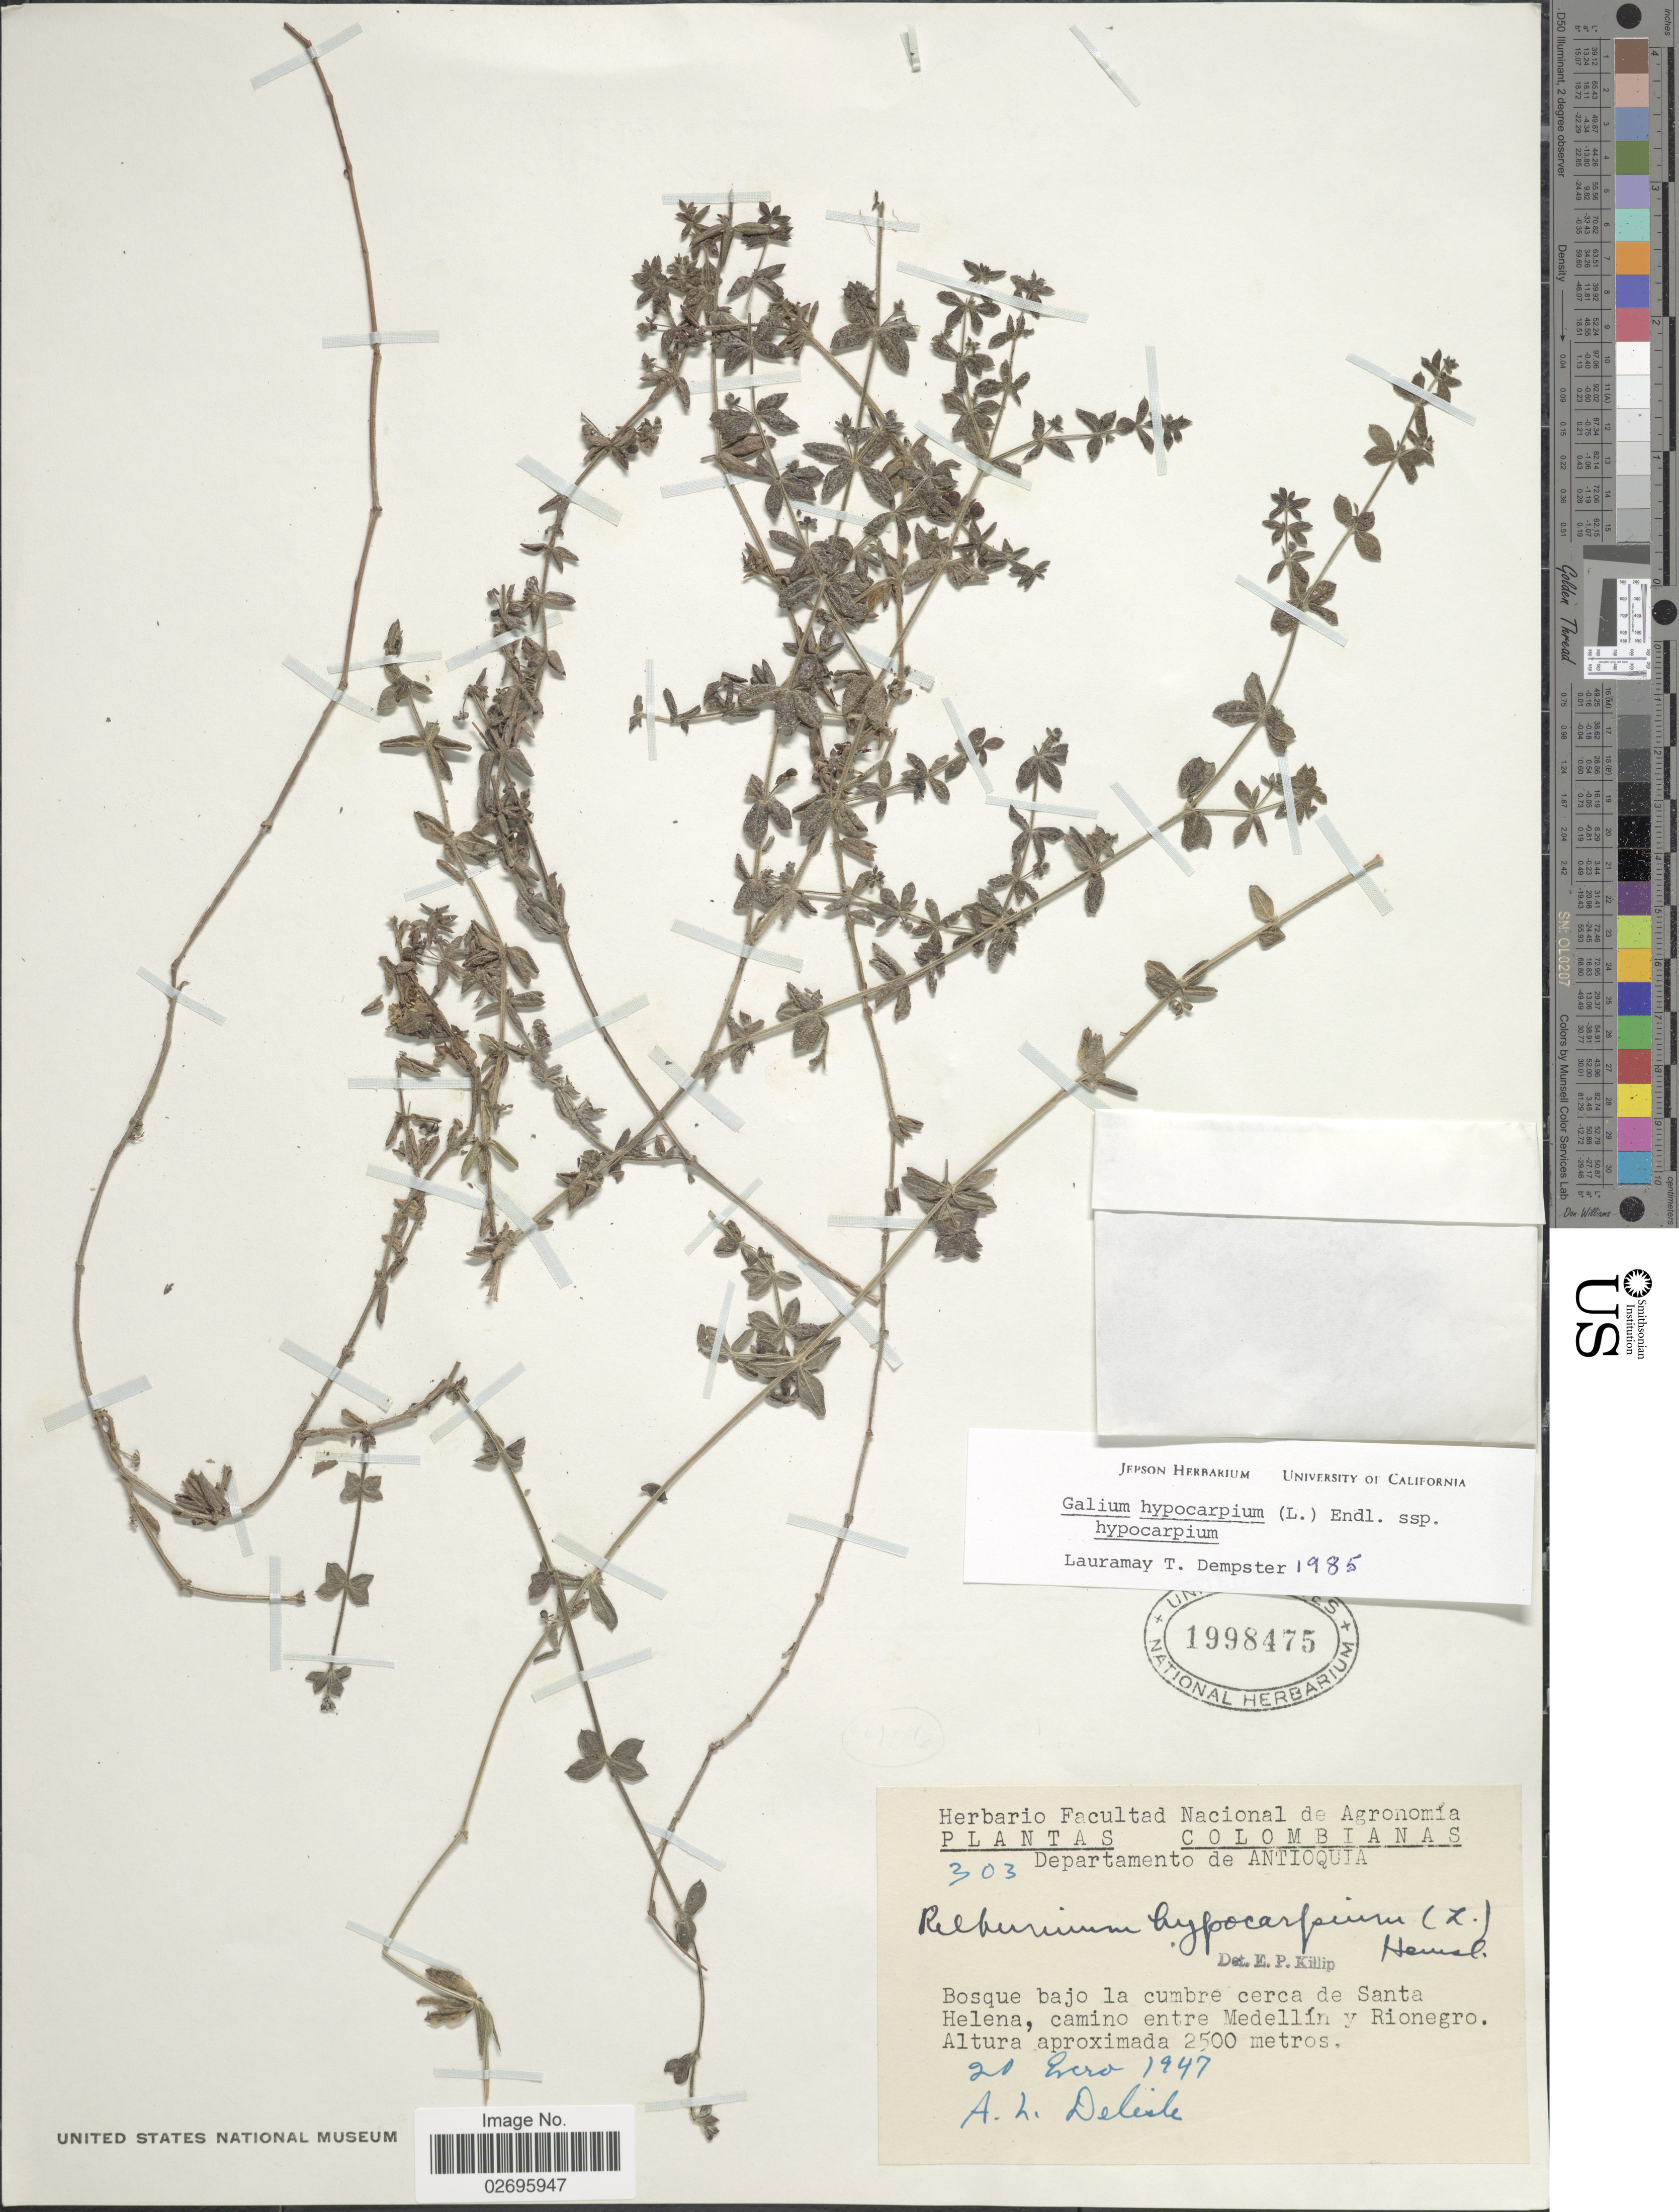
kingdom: Plantae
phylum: Tracheophyta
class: Magnoliopsida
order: Gentianales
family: Rubiaceae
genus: Galium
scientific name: Galium hypocarpium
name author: (L.) Endl. ex Griseb.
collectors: A. Delisle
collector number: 303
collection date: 1947-01-20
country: Colombia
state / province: Antioquia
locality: Departamento de Antioquia, Bosque bajo la cumbre cerca de Santa Helena, camino Medellín y Rionegro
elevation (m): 2500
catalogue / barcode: US 1998475